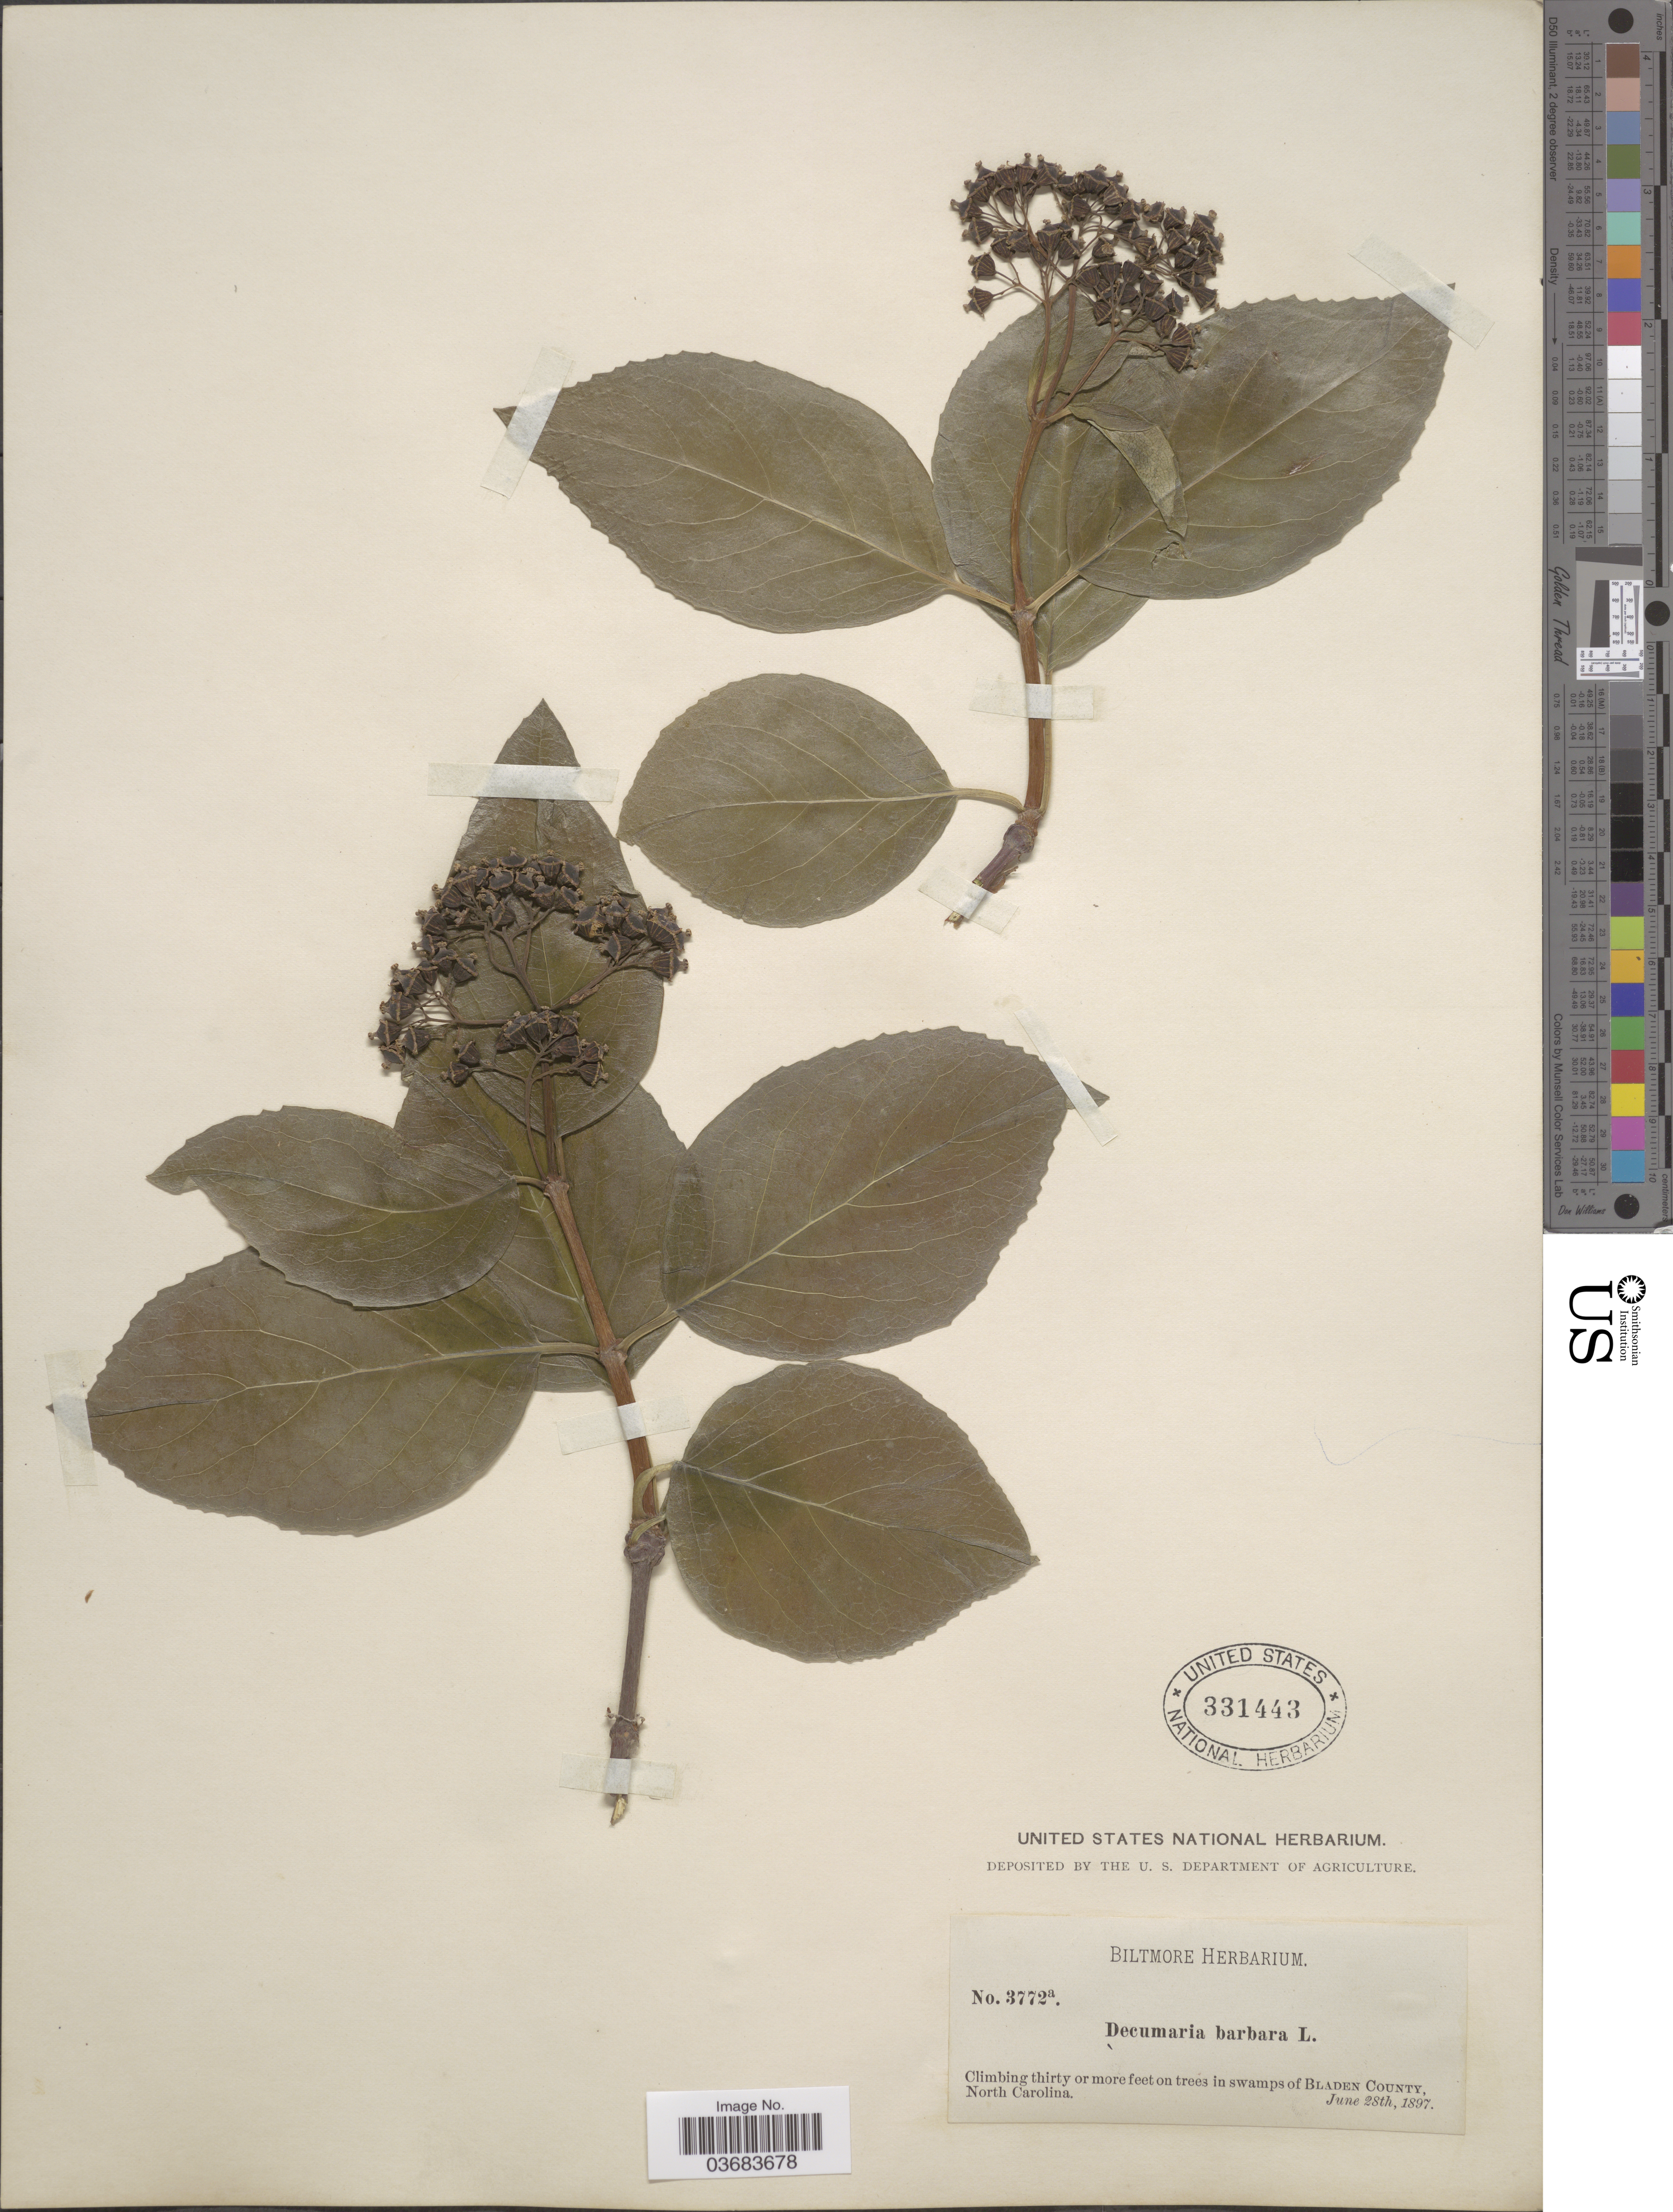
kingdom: Plantae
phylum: Tracheophyta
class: Magnoliopsida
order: Cornales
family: Hydrangeaceae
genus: Hydrangea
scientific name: Hydrangea barbara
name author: (L.) Bernd Schulz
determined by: Strong, Mark T., (BOT), Smithsonian Institution - National Museum of Natural History (UNITED STATES)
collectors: ex herb. Biltmore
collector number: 3772a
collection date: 1897-06-28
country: United States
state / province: North Carolina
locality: Climbing thirty or more feet on trees in swamps of Bladen County.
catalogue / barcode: US 331443